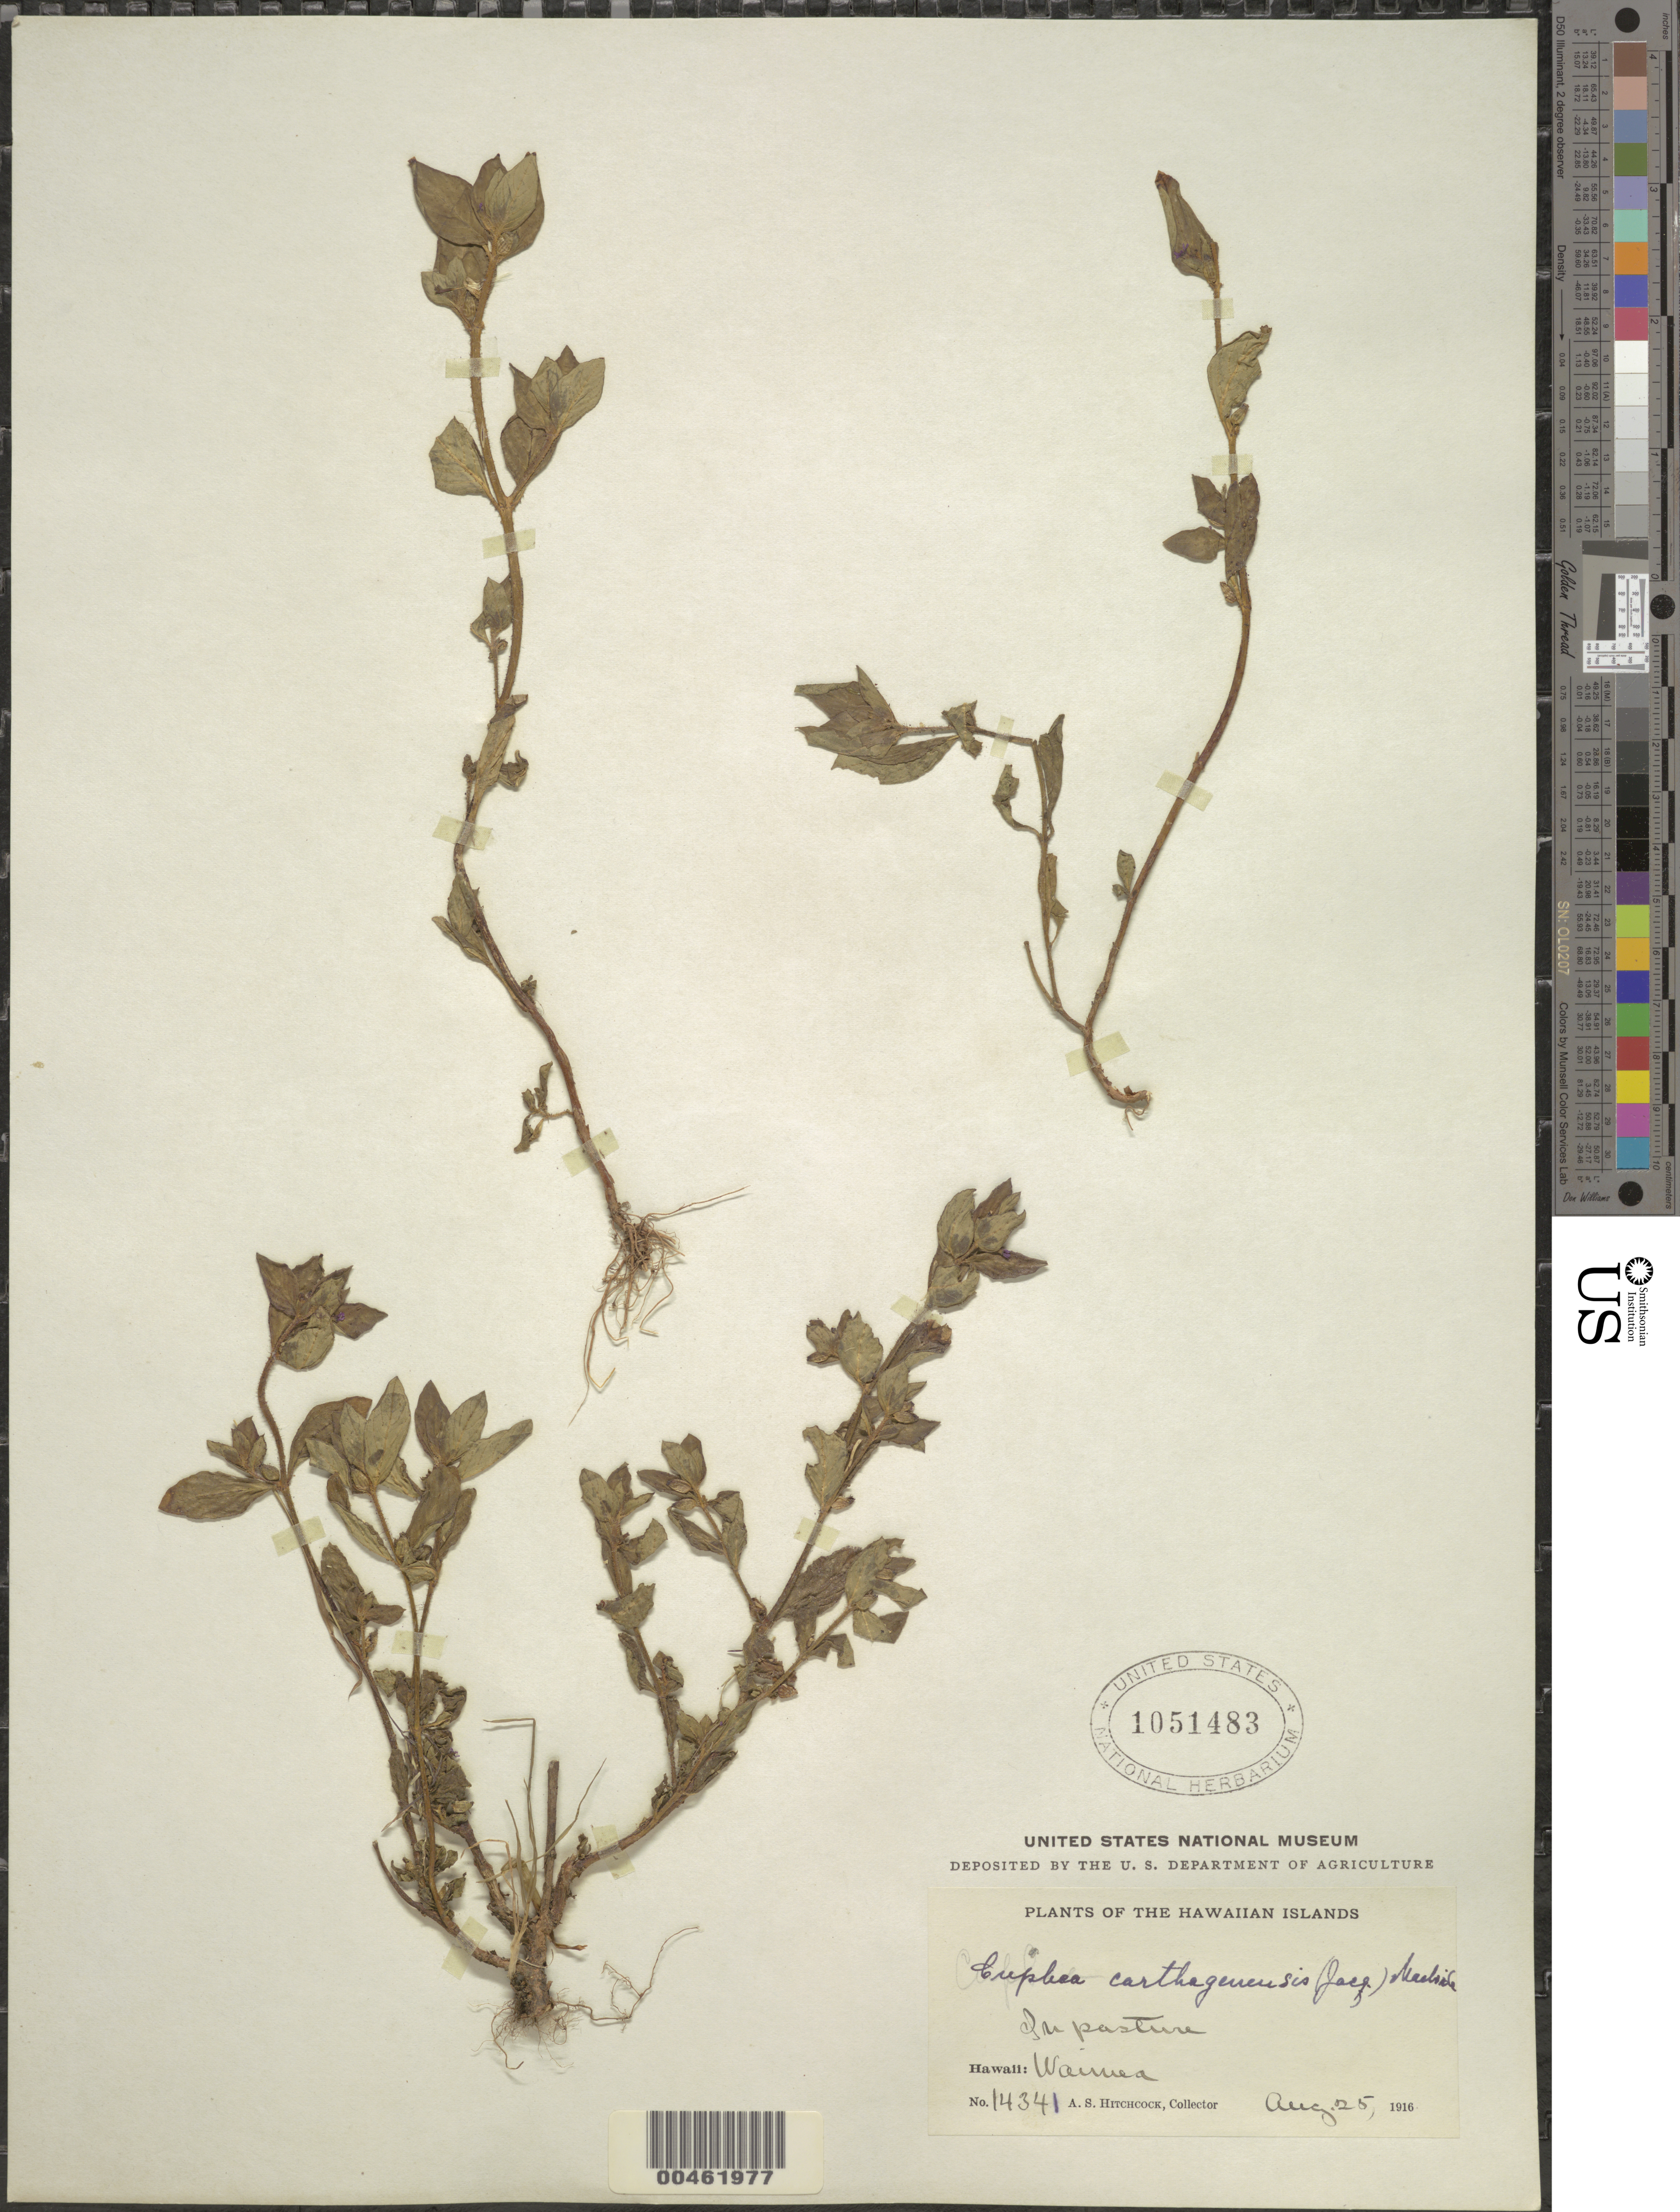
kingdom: Plantae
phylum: Tracheophyta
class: Magnoliopsida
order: Myrtales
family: Lythraceae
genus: Cuphea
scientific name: Cuphea carthagenensis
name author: (Jacq.) J.F. Macbr.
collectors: A. S. Hitchcock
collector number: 14341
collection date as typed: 25 Aug 1916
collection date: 1916-08-25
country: United States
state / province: Hawaii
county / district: Kauai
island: Kaua'i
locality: Waimea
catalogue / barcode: US 1051483